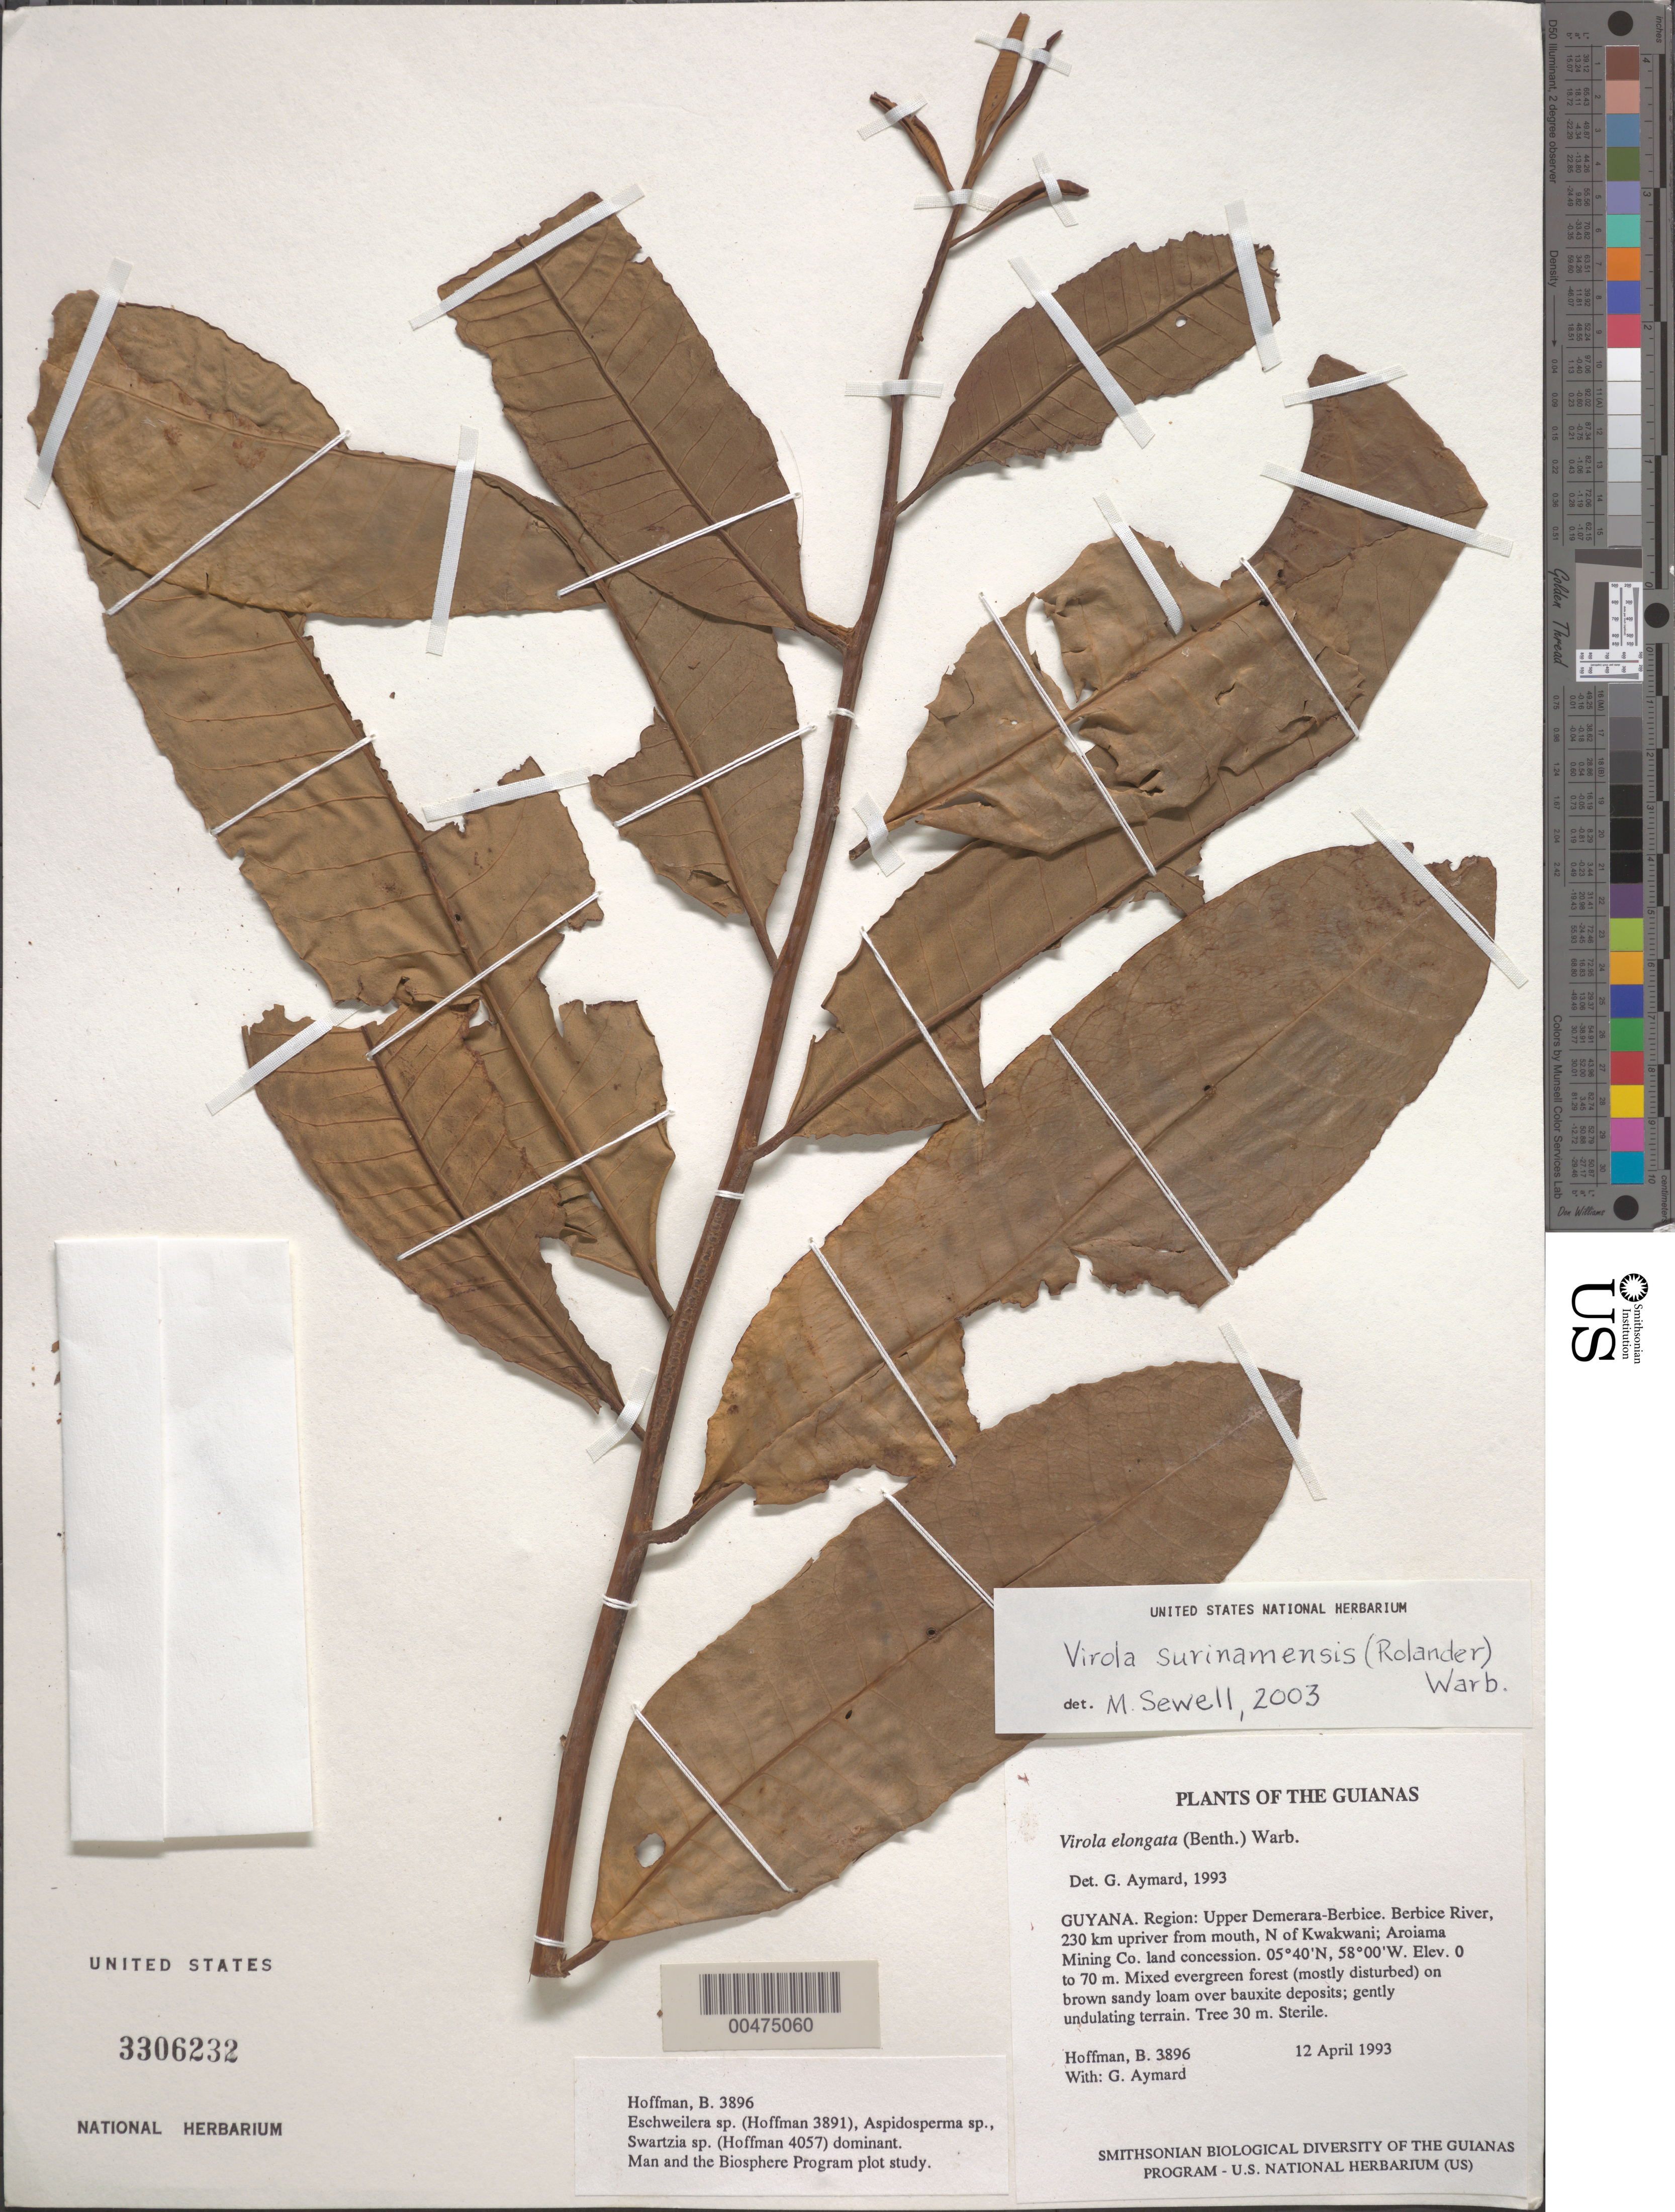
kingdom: Plantae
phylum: Tracheophyta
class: Magnoliopsida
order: Magnoliales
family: Myristicaceae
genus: Virola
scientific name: Virola surinamensis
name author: (Rol.) Warb.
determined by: Sewell, M.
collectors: B. Hoffman & G. A. Aymard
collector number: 3896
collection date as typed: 12 April 1993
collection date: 1993-04-12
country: Guyana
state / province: U. Demerara-Berbice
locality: Berbice River, 230 km upriver from mouth, N of Kwakwani; Aroiama Mining Co. land concession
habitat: Mixed evergreen forest (mostly disturbed) on brown sandy loam over bauxite deposits; gently undulating terrain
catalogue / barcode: US 3306232